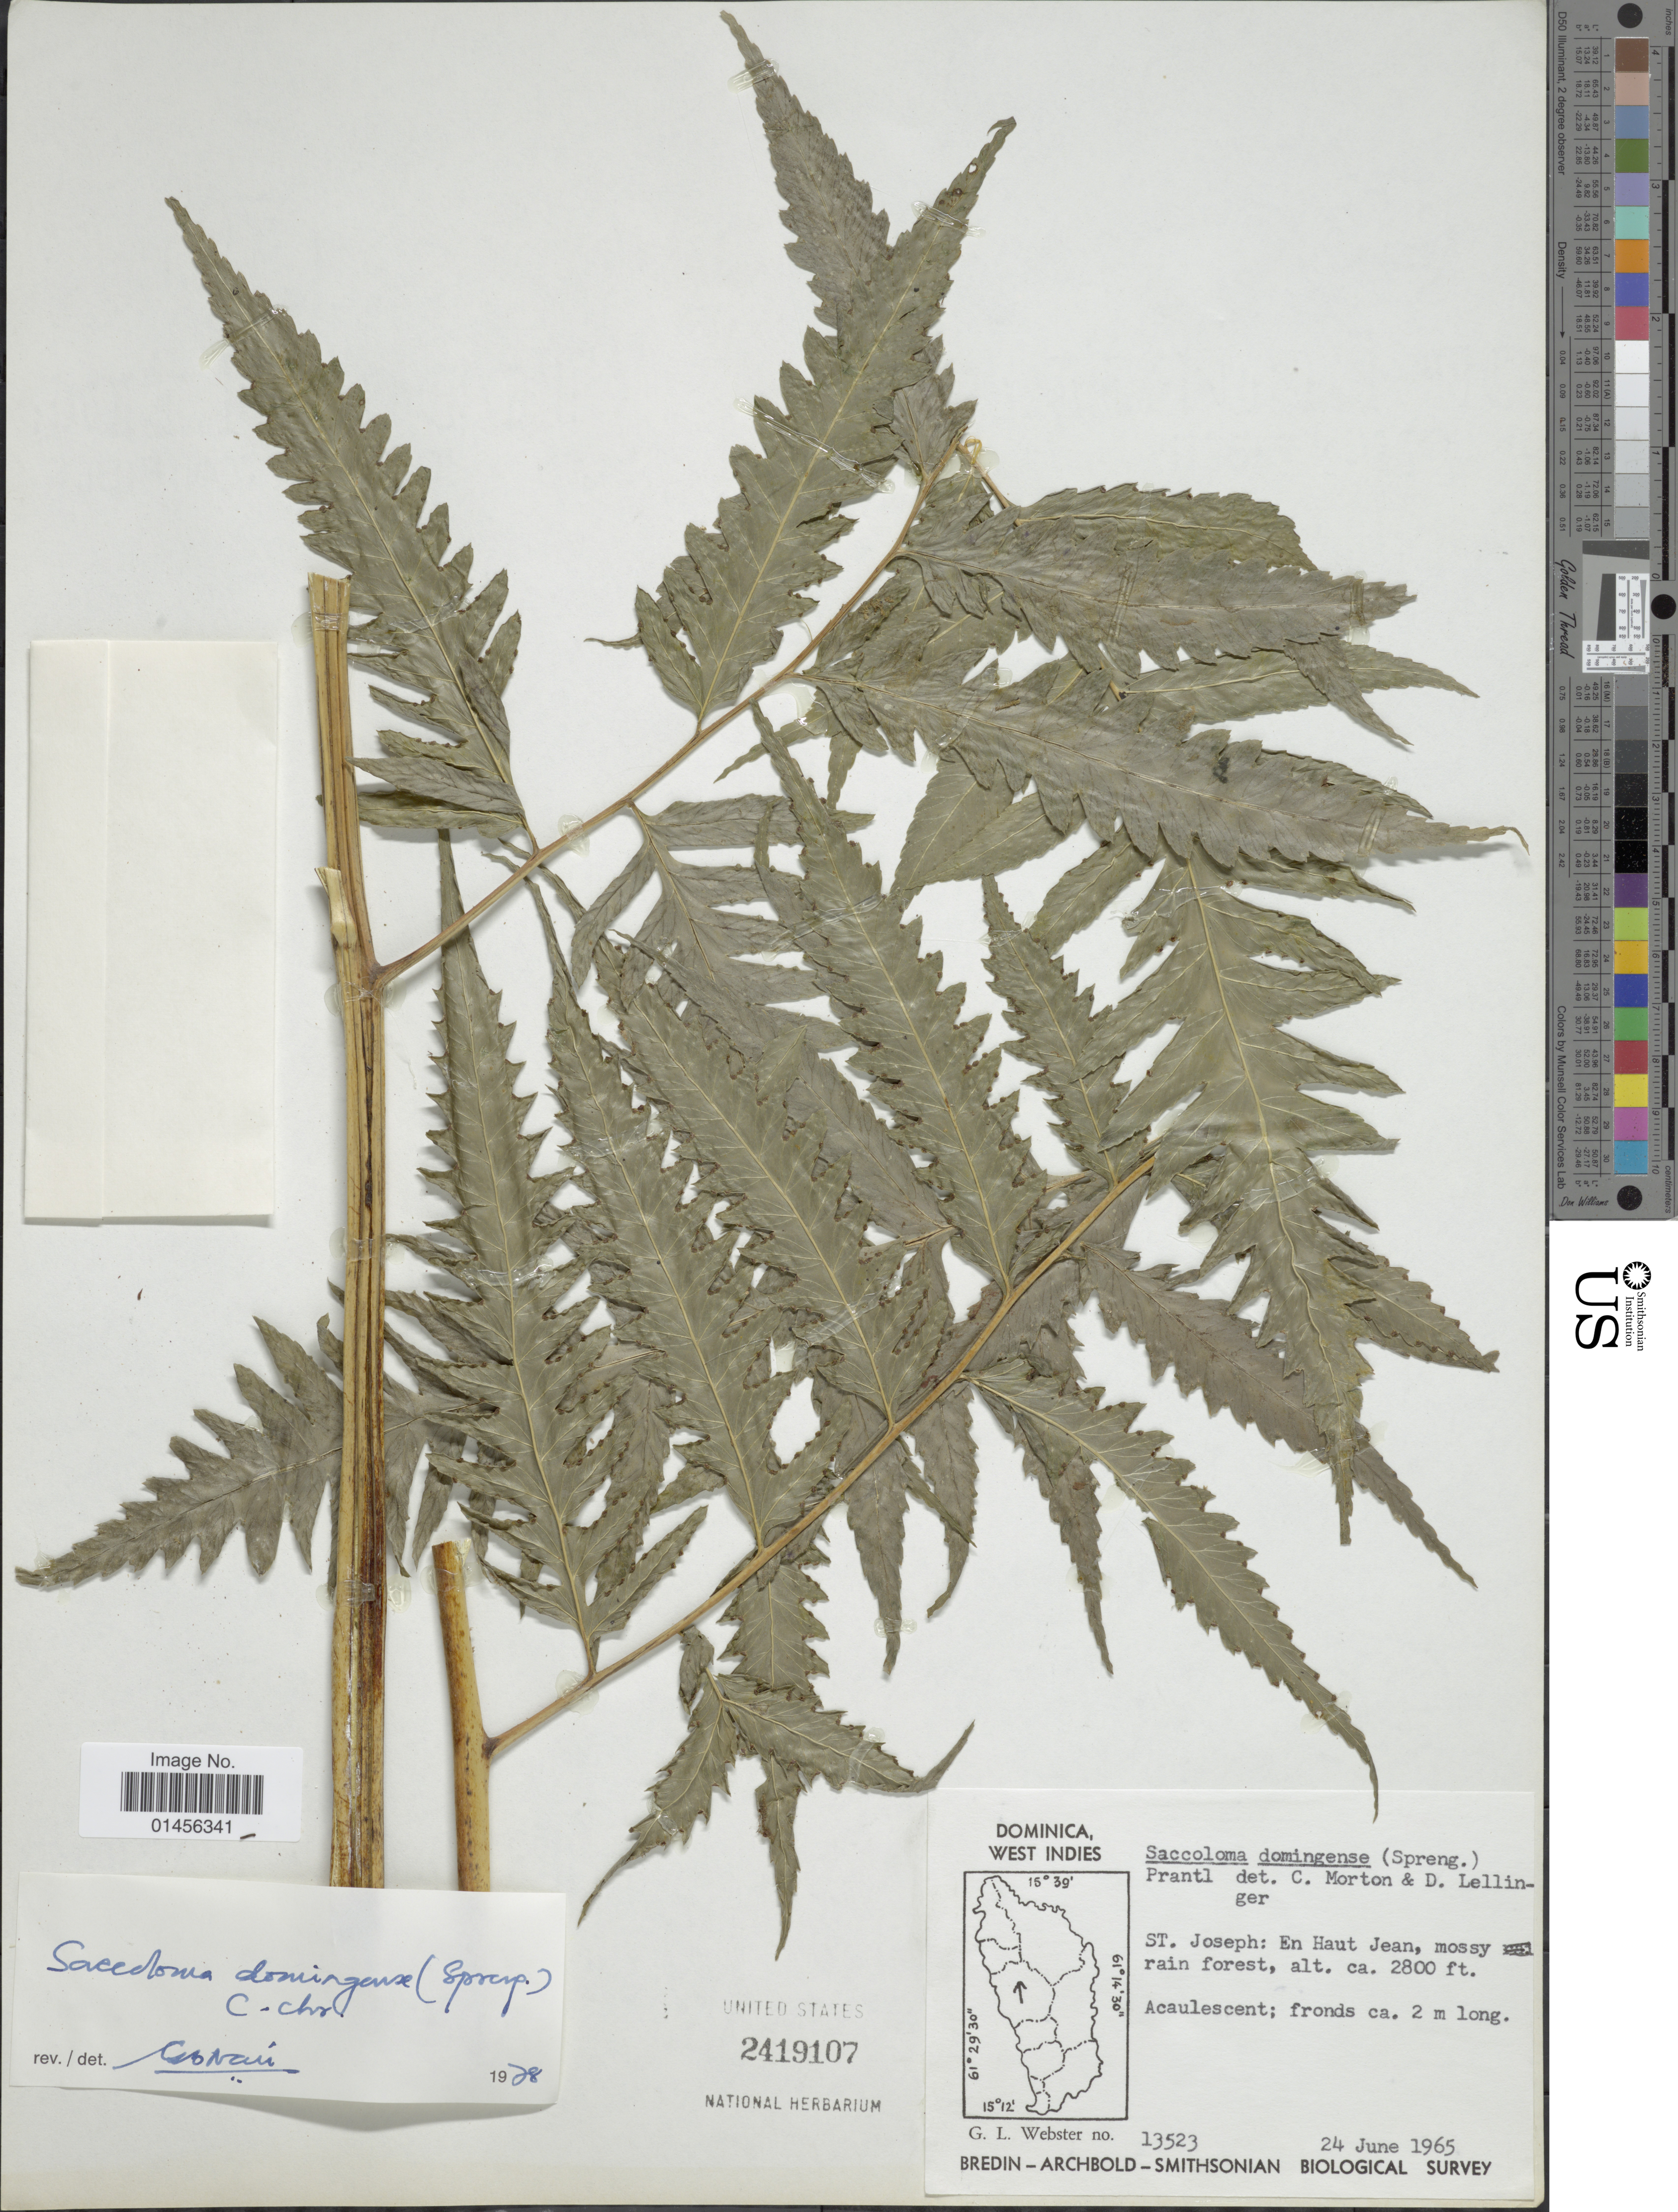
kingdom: Plantae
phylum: Tracheophyta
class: Polypodiopsida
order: Polypodiales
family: Saccolomataceae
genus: Saccoloma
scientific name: Saccoloma domingense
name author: (Spreng.) C. Chr.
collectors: G. Webtser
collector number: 13523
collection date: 1965-06-24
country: Dominica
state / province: St. Joseph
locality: St Joseph: En Haut Jean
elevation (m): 853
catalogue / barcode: US 2419107